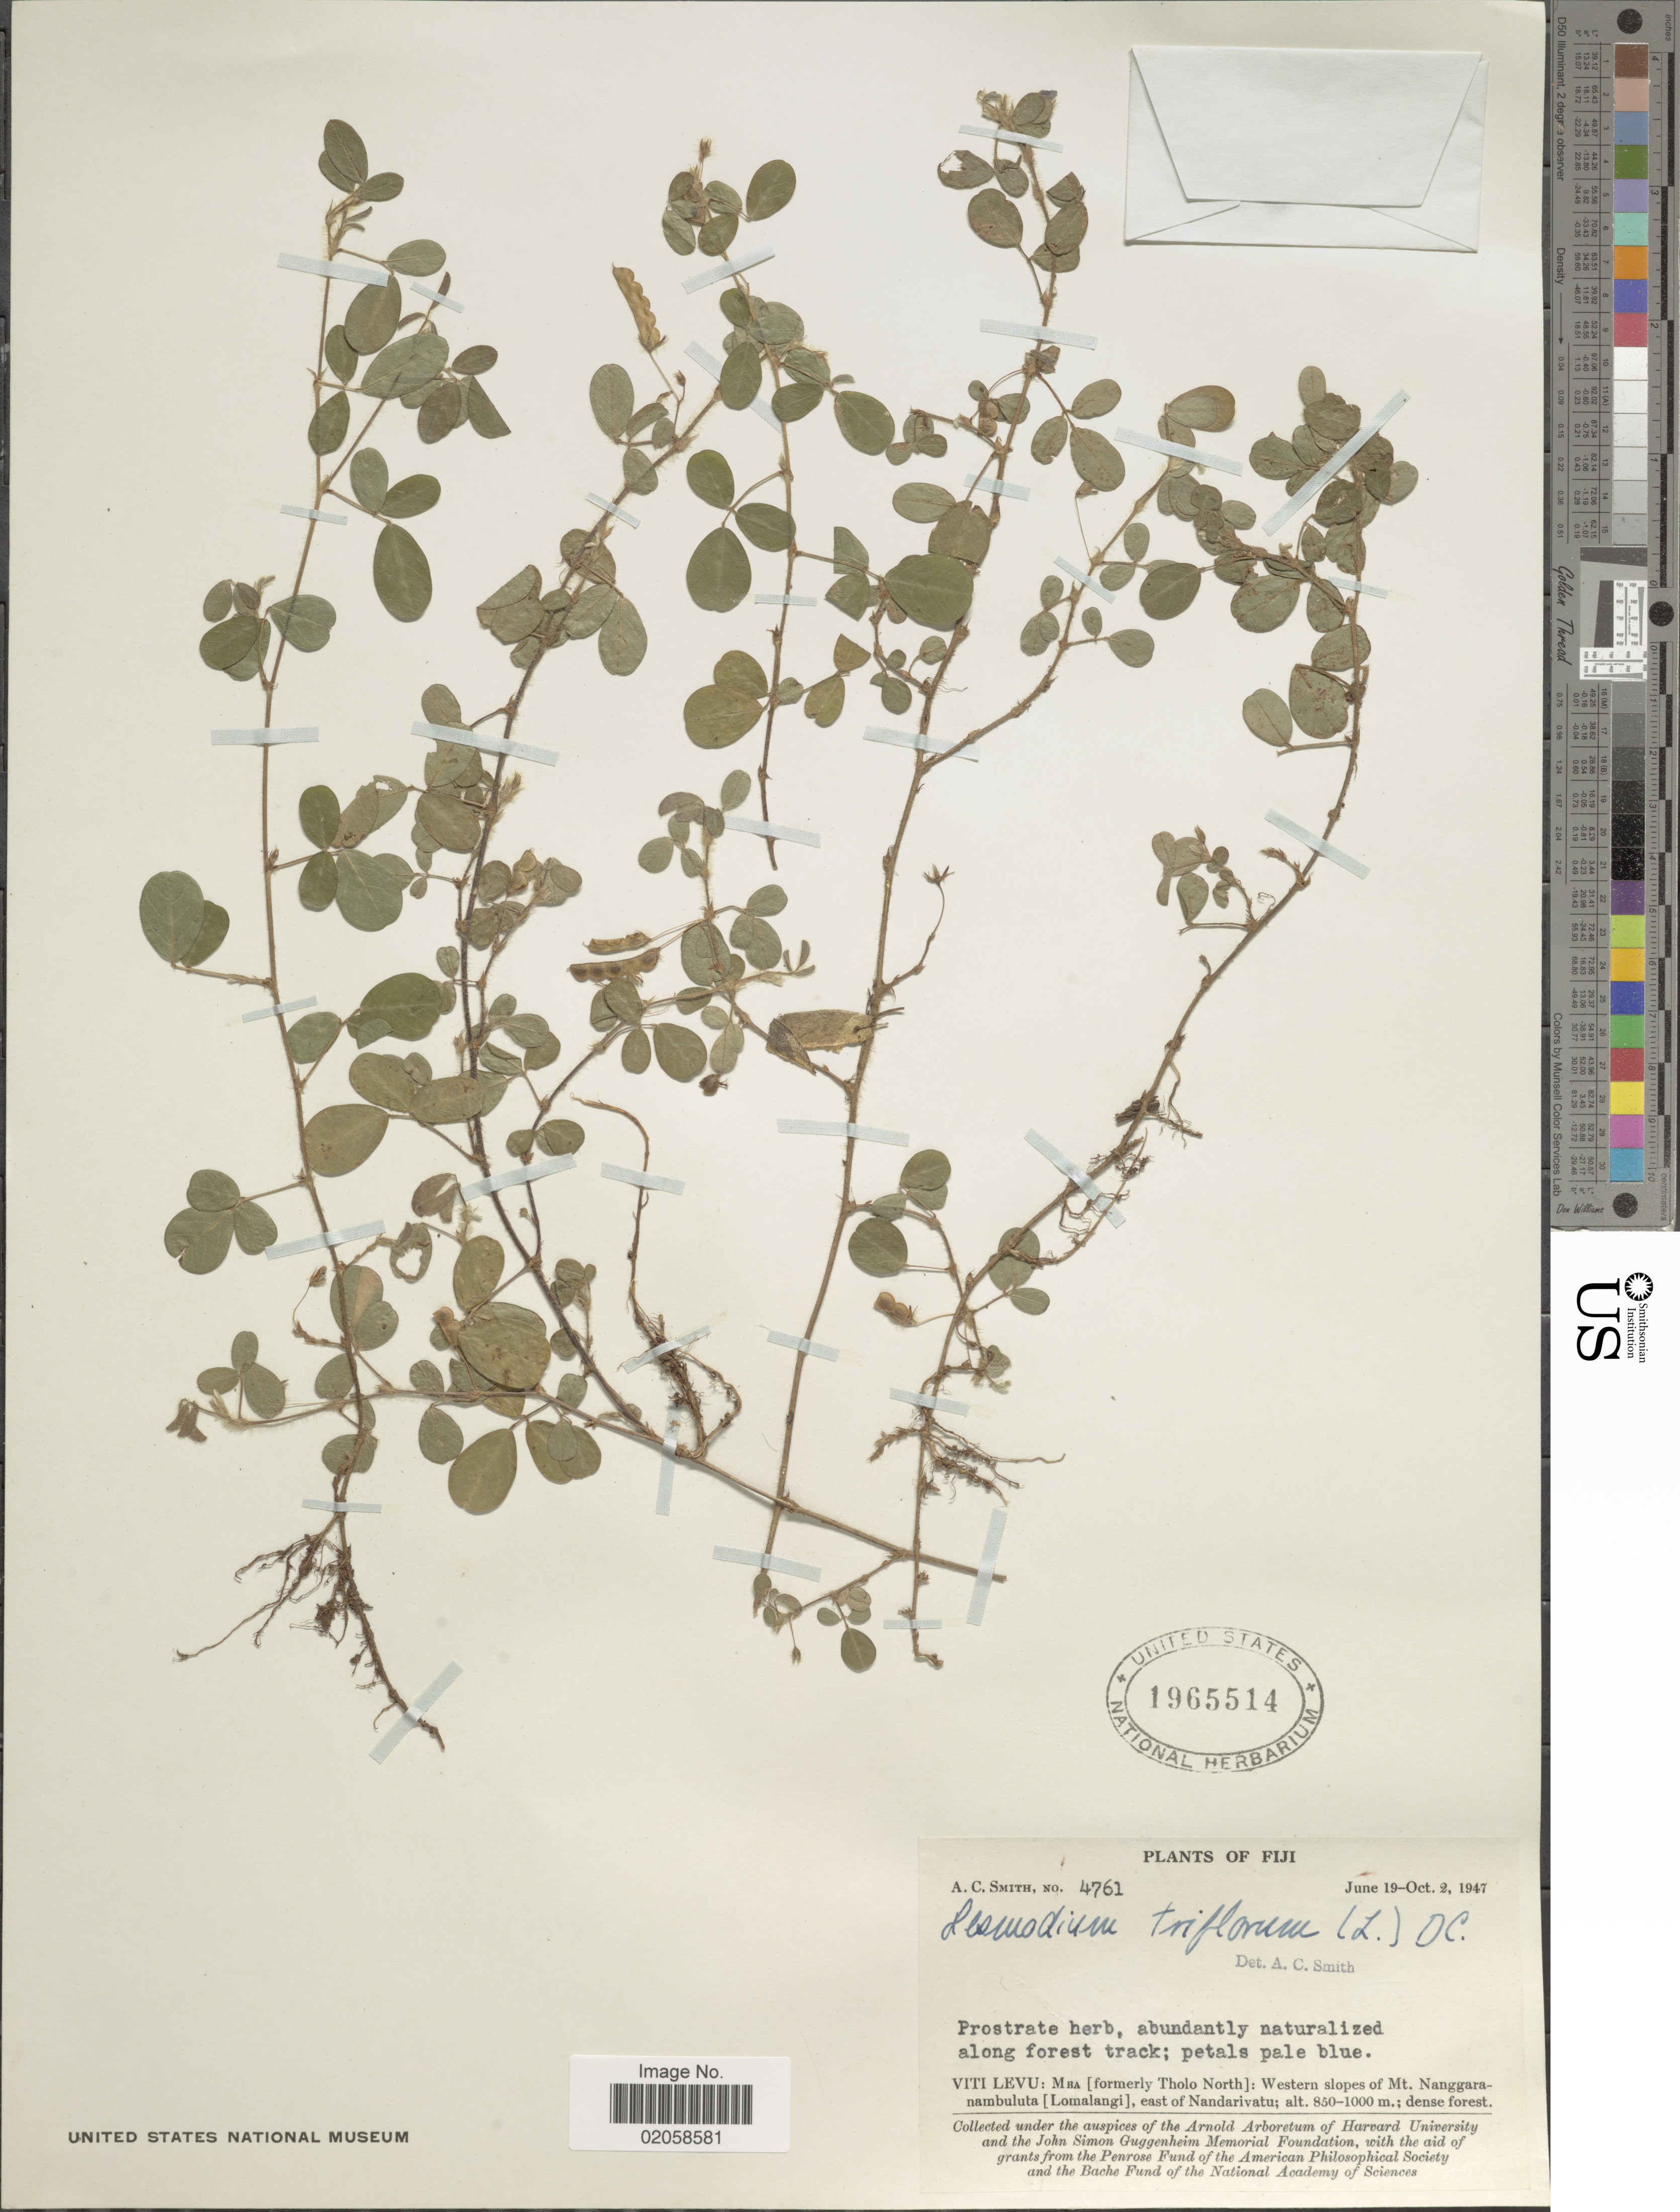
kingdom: Plantae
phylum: Tracheophyta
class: Magnoliopsida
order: Fabales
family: Fabaceae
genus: Grona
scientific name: Grona heterophylla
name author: (Willd.) H. Ohashi & K. Ohashi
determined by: Strong, Mark T., (BOT), Smithsonian Institution - National Museum of Natural History (UNITED STATES)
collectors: A. C. Smith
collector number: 4761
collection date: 1947-06-19/1947-10-02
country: Fiji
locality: Viti Levu: Mba ( formerlu Tholo North): Western slopes of Mt. Nanggaranambuluta ( Lomalangi), east of Nandarivatu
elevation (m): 850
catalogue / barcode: US 1965514